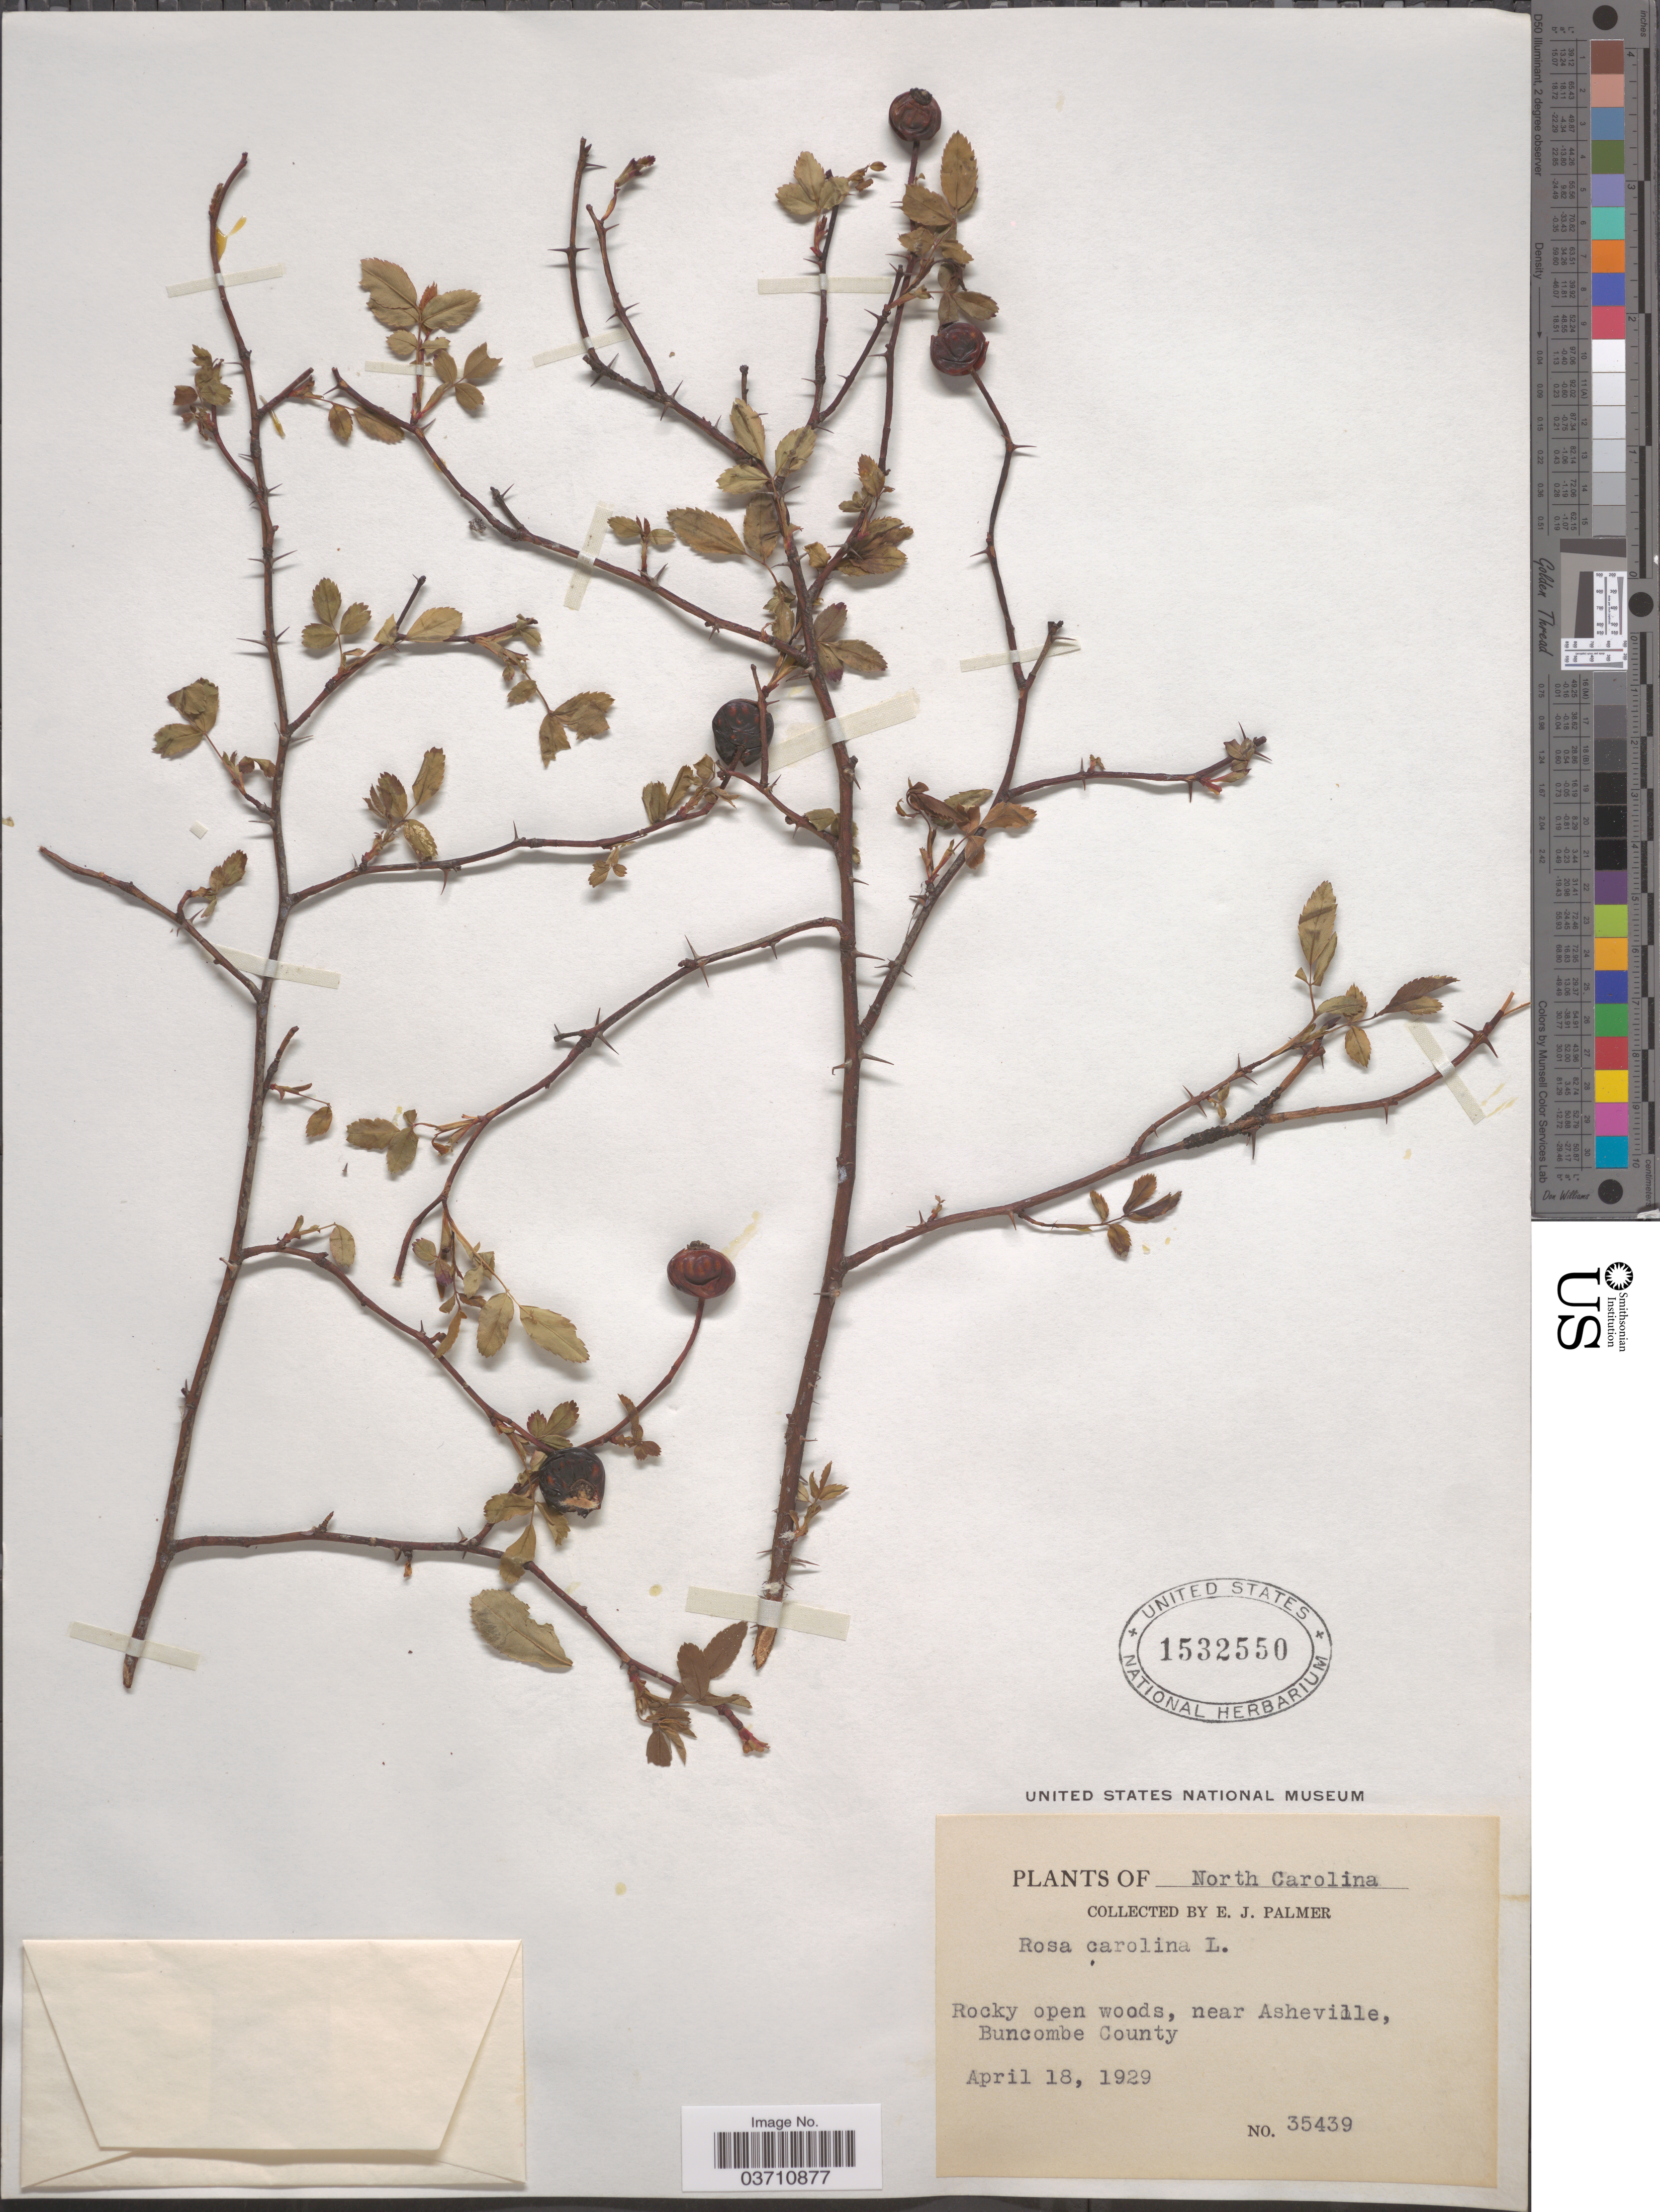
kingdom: Plantae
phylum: Tracheophyta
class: Magnoliopsida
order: Rosales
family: Rosaceae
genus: Rosa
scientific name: Rosa carolina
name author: L.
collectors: E. J. Palmer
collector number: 35439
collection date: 1929-04-18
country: United States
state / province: North Carolina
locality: Near Asheville, Buncombe County.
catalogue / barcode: US 1532550